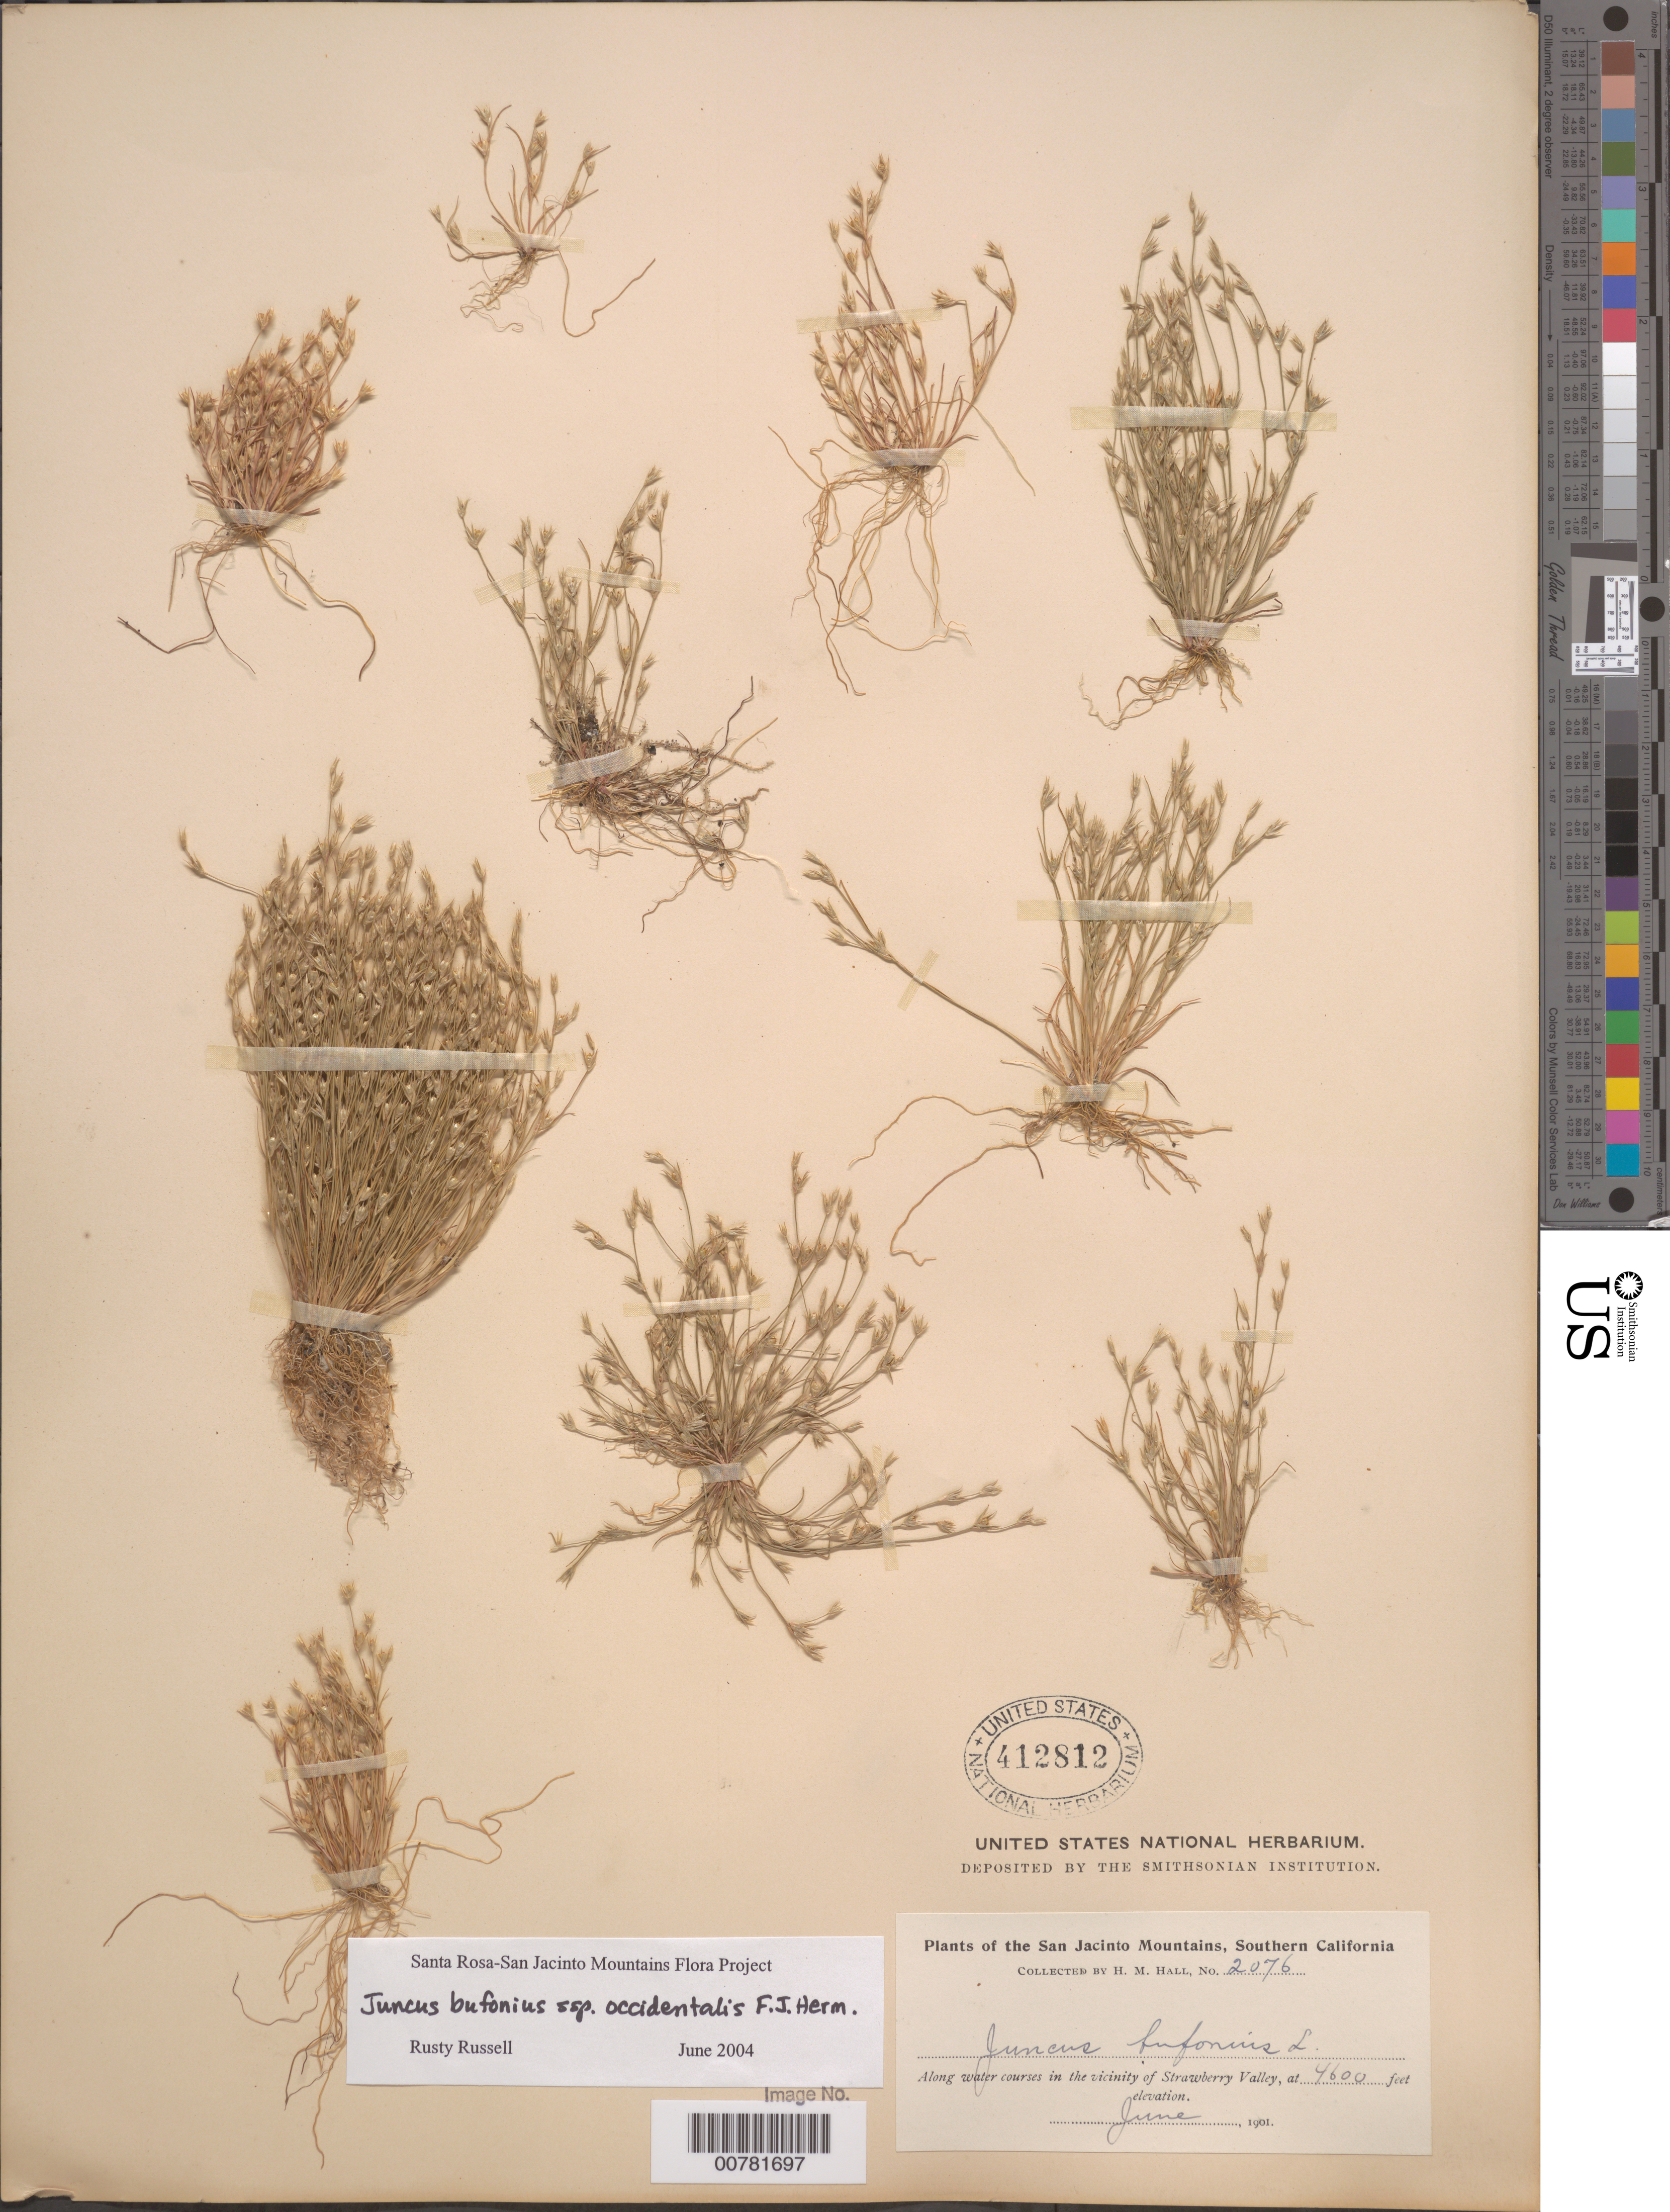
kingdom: Plantae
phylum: Tracheophyta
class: Liliopsida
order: Poales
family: Juncaceae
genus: Juncus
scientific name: Juncus bufonius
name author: L.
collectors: H. M. Hall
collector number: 2076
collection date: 1901-06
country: United States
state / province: California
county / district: Riverside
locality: The San Jacinto Mountains, Southern California. Along water courses in the vicinity of Strawberry Valley.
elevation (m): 1402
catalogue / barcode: US 412812